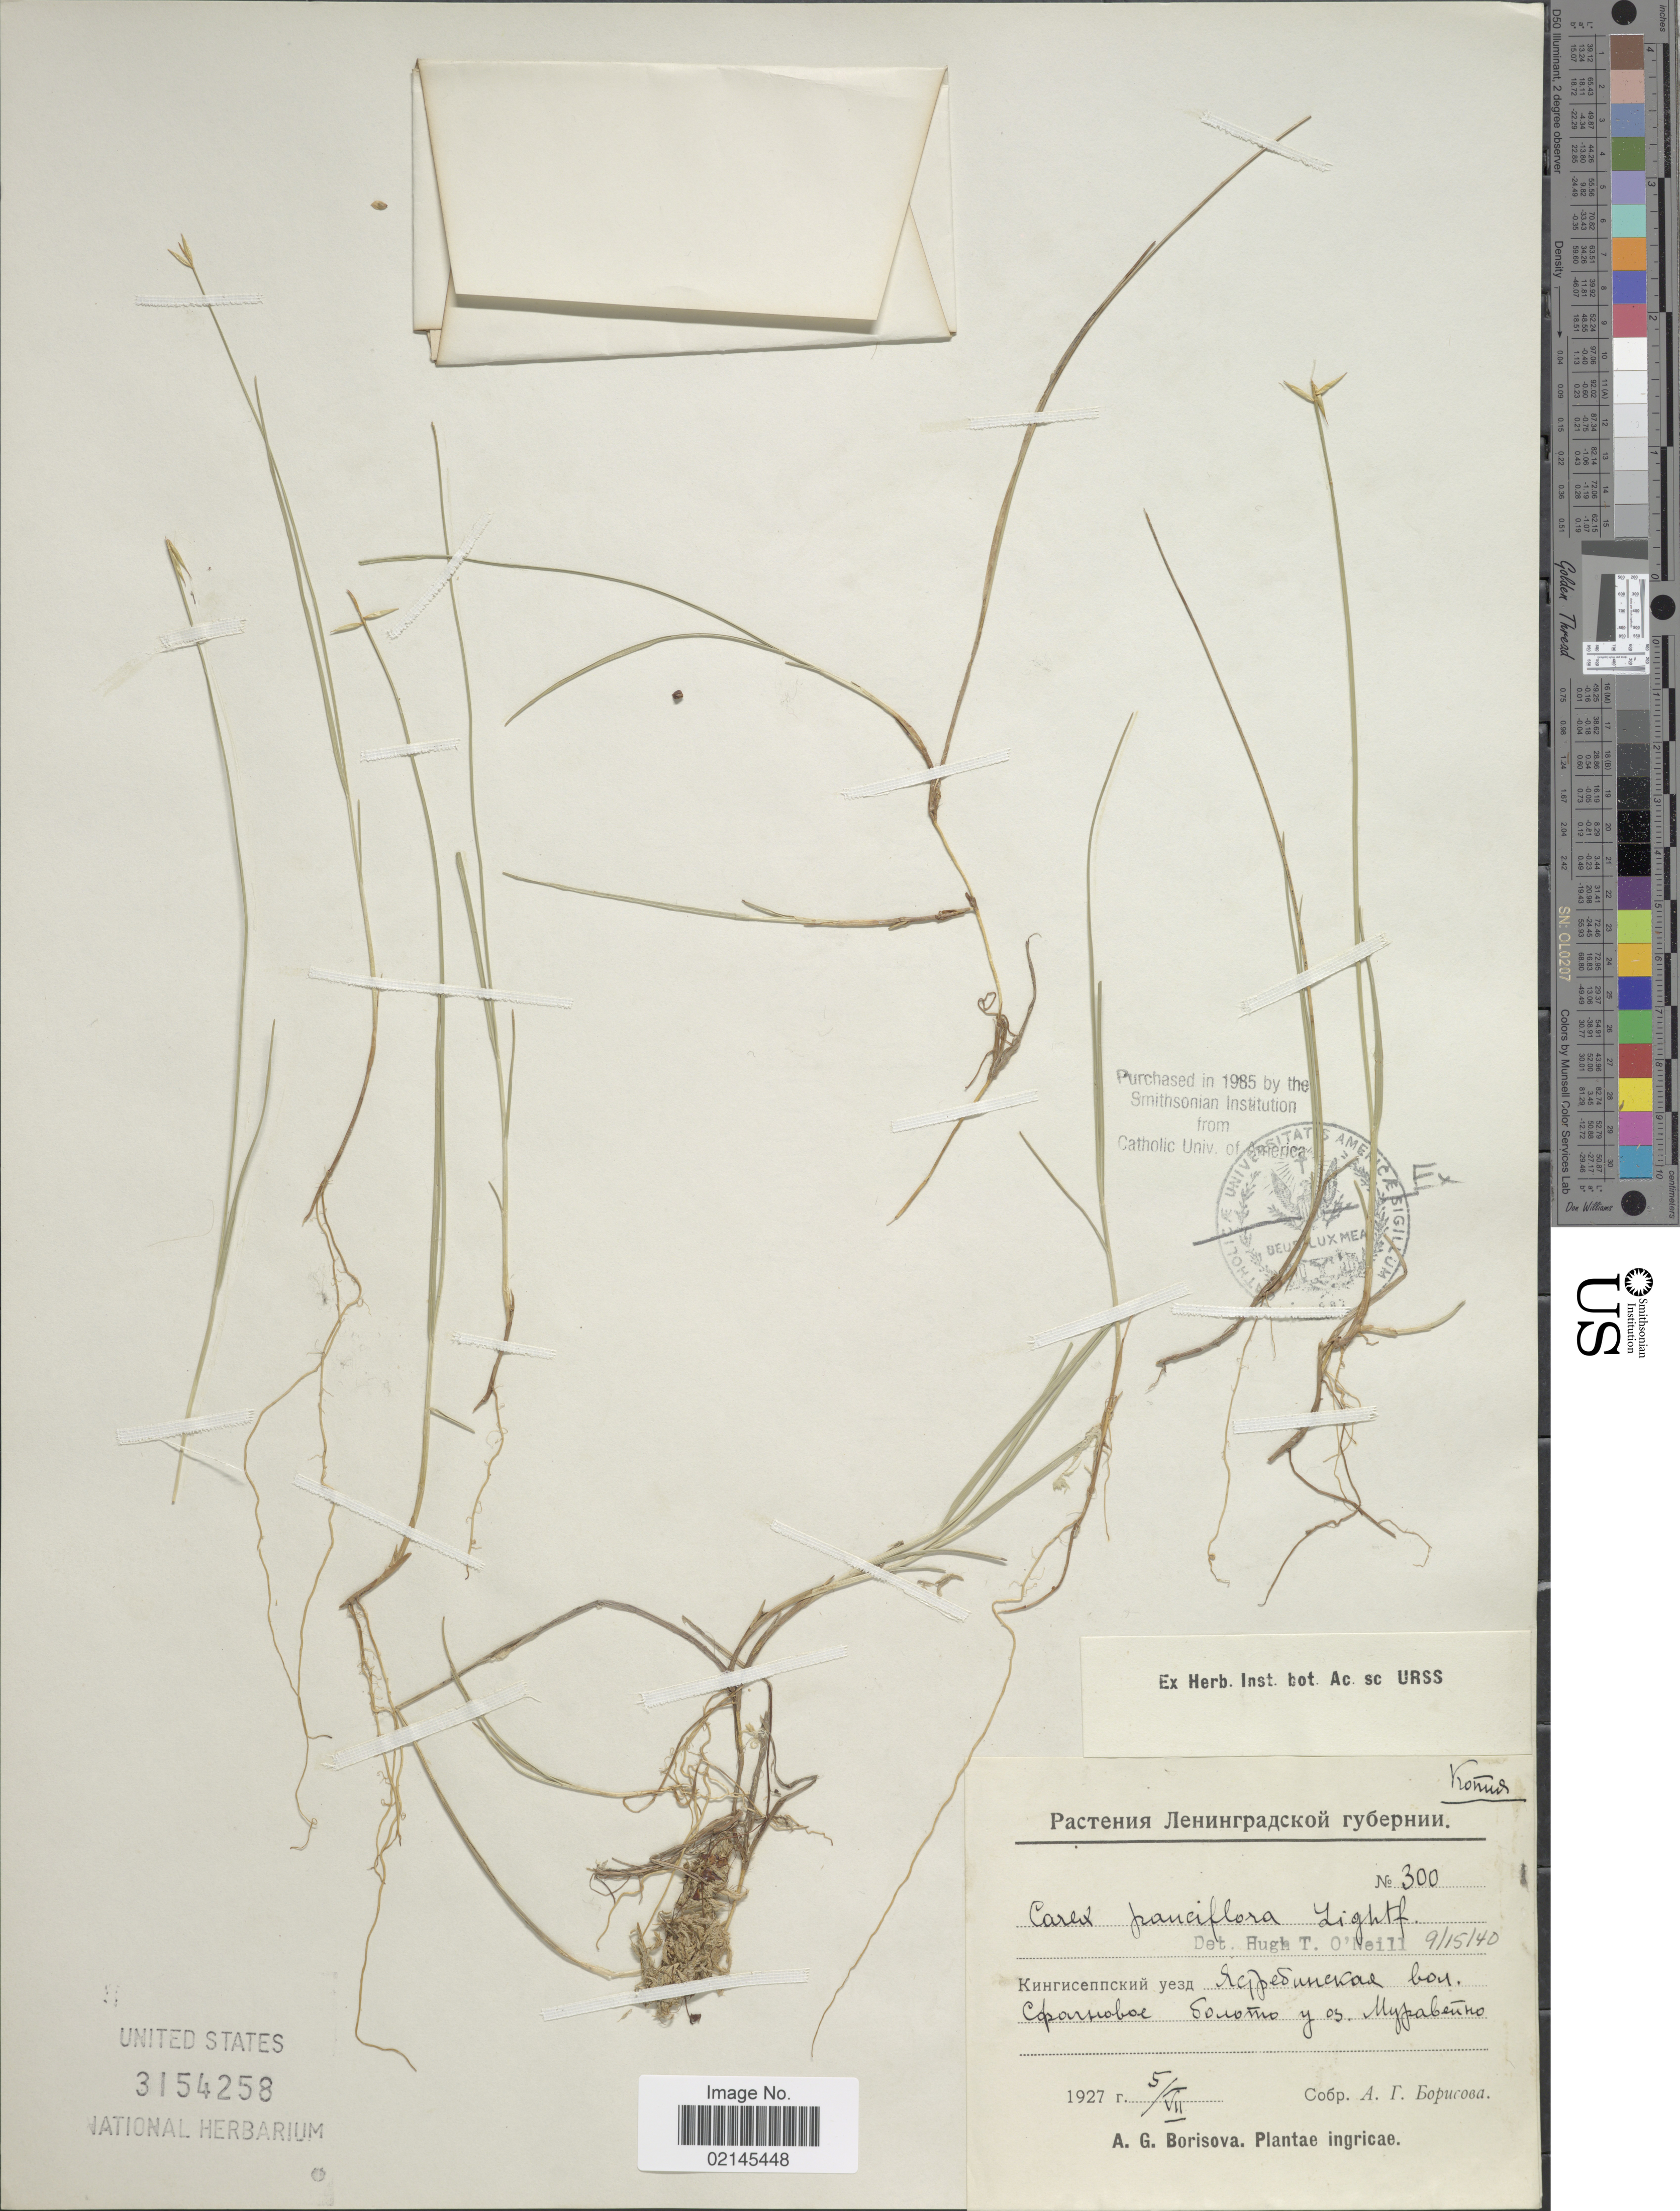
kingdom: Plantae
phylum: Tracheophyta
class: Liliopsida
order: Poales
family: Cyperaceae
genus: Carex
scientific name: Carex pauciflora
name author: Lightf.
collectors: A. Borisova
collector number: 300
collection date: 1927-07-05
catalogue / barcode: US 3154258